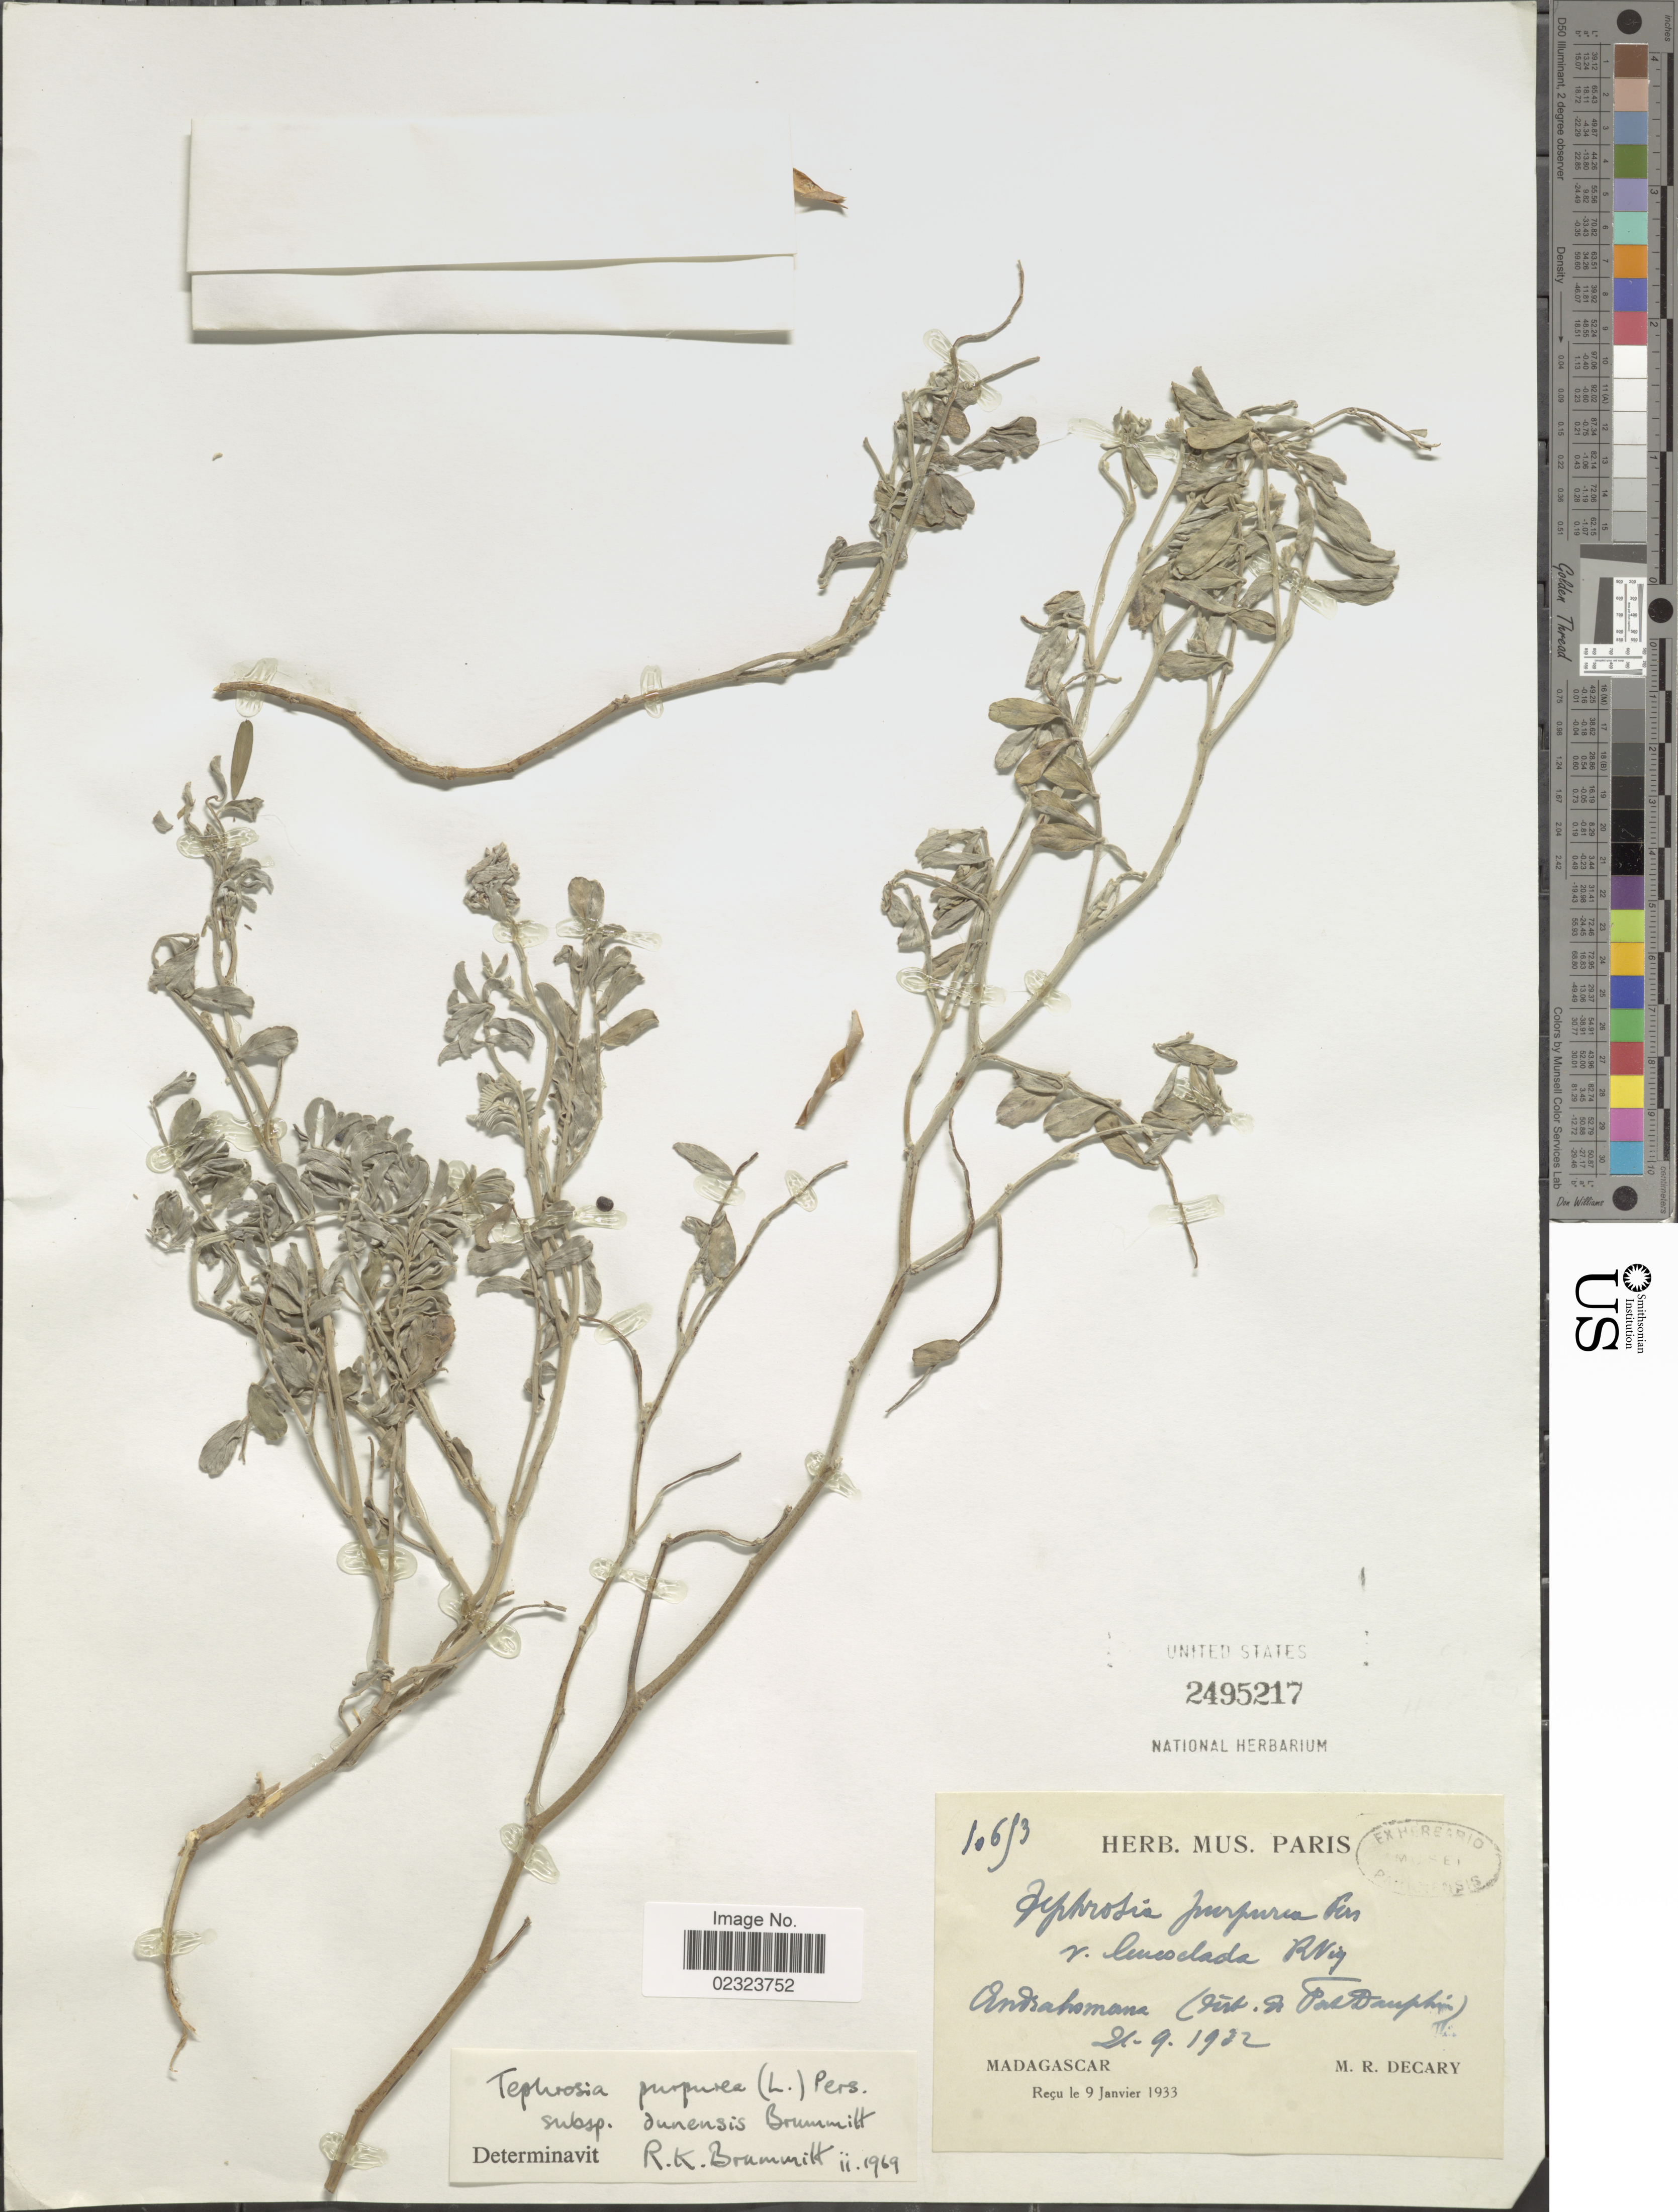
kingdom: Plantae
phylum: Tracheophyta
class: Magnoliopsida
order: Fabales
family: Fabaceae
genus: Tephrosia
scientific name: Tephrosia purpurea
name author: (L.) Pers.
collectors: R. Decary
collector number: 10693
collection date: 1902-09-21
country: Madagascar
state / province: Anosy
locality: Andrahomana (Distr. de Fort Dauphin) [Tôlanaro District]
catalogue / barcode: US 2495217